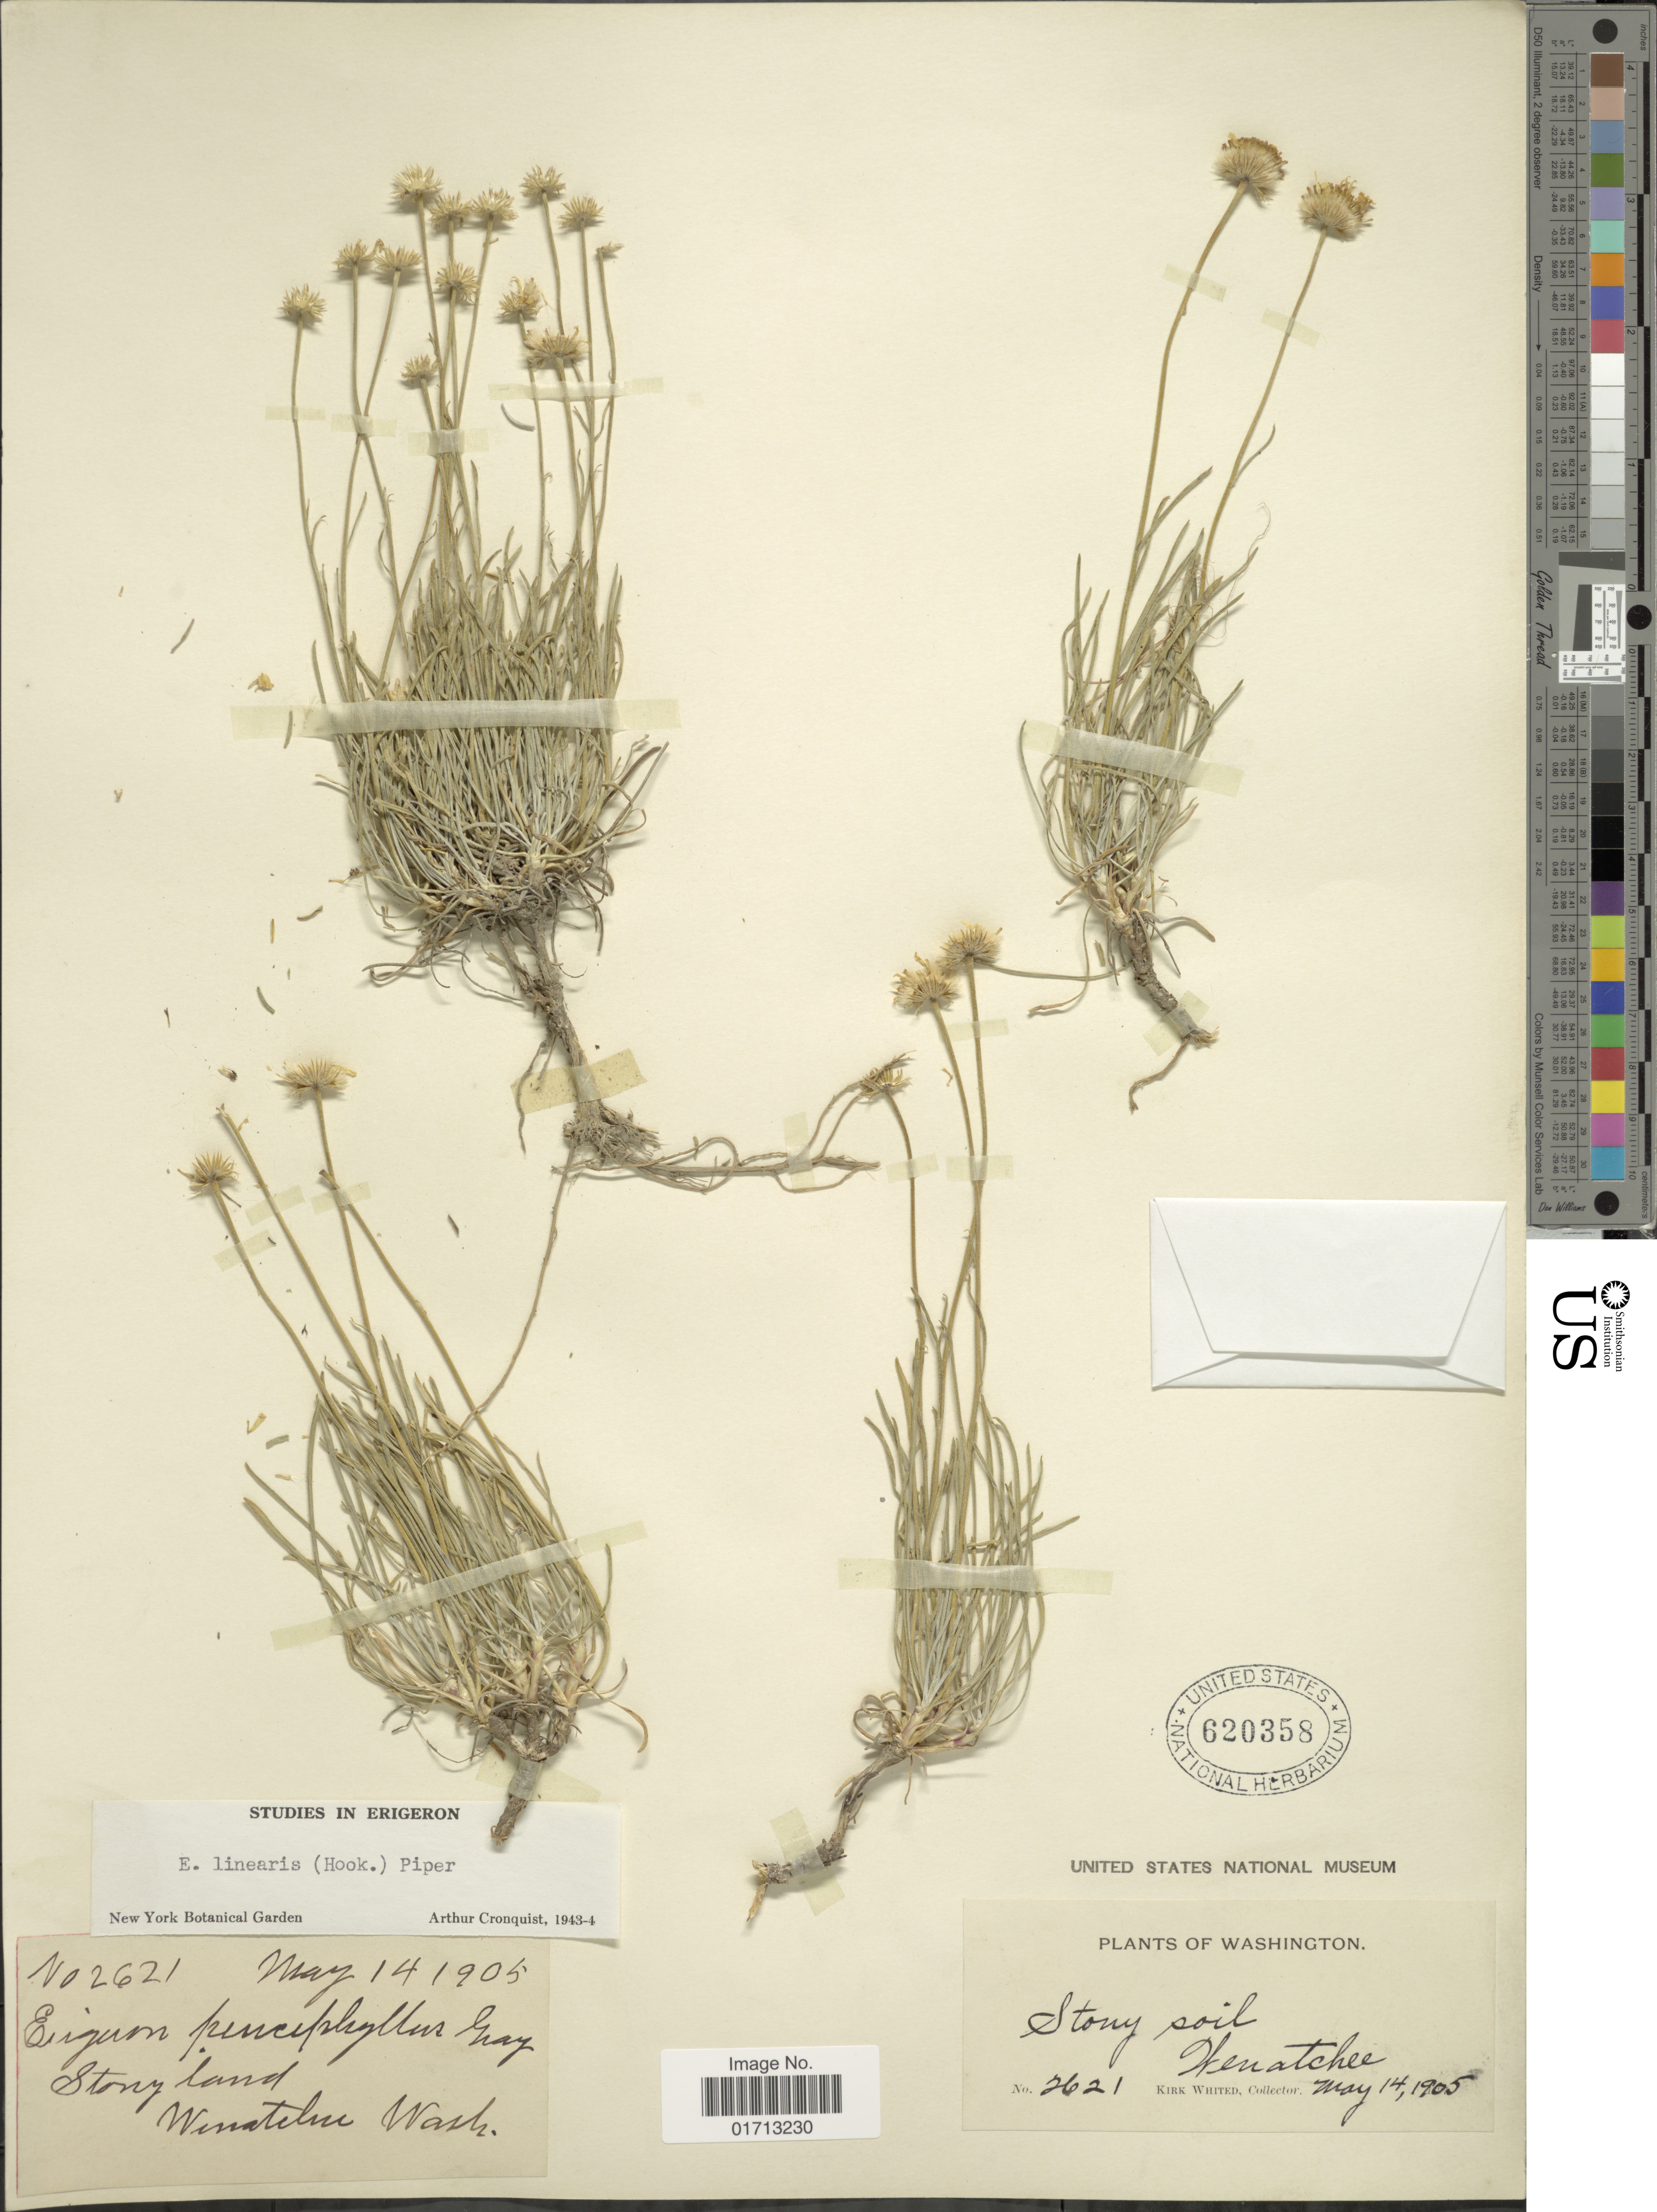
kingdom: Plantae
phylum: Tracheophyta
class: Magnoliopsida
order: Asterales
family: Asteraceae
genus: Erigeron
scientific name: Erigeron linearis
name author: (Hook.) Piper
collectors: K. Whited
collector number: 2621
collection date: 1905-05-14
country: United States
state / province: Washington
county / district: Chelan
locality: Stony land. Wenatchee Wash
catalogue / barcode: US 620358